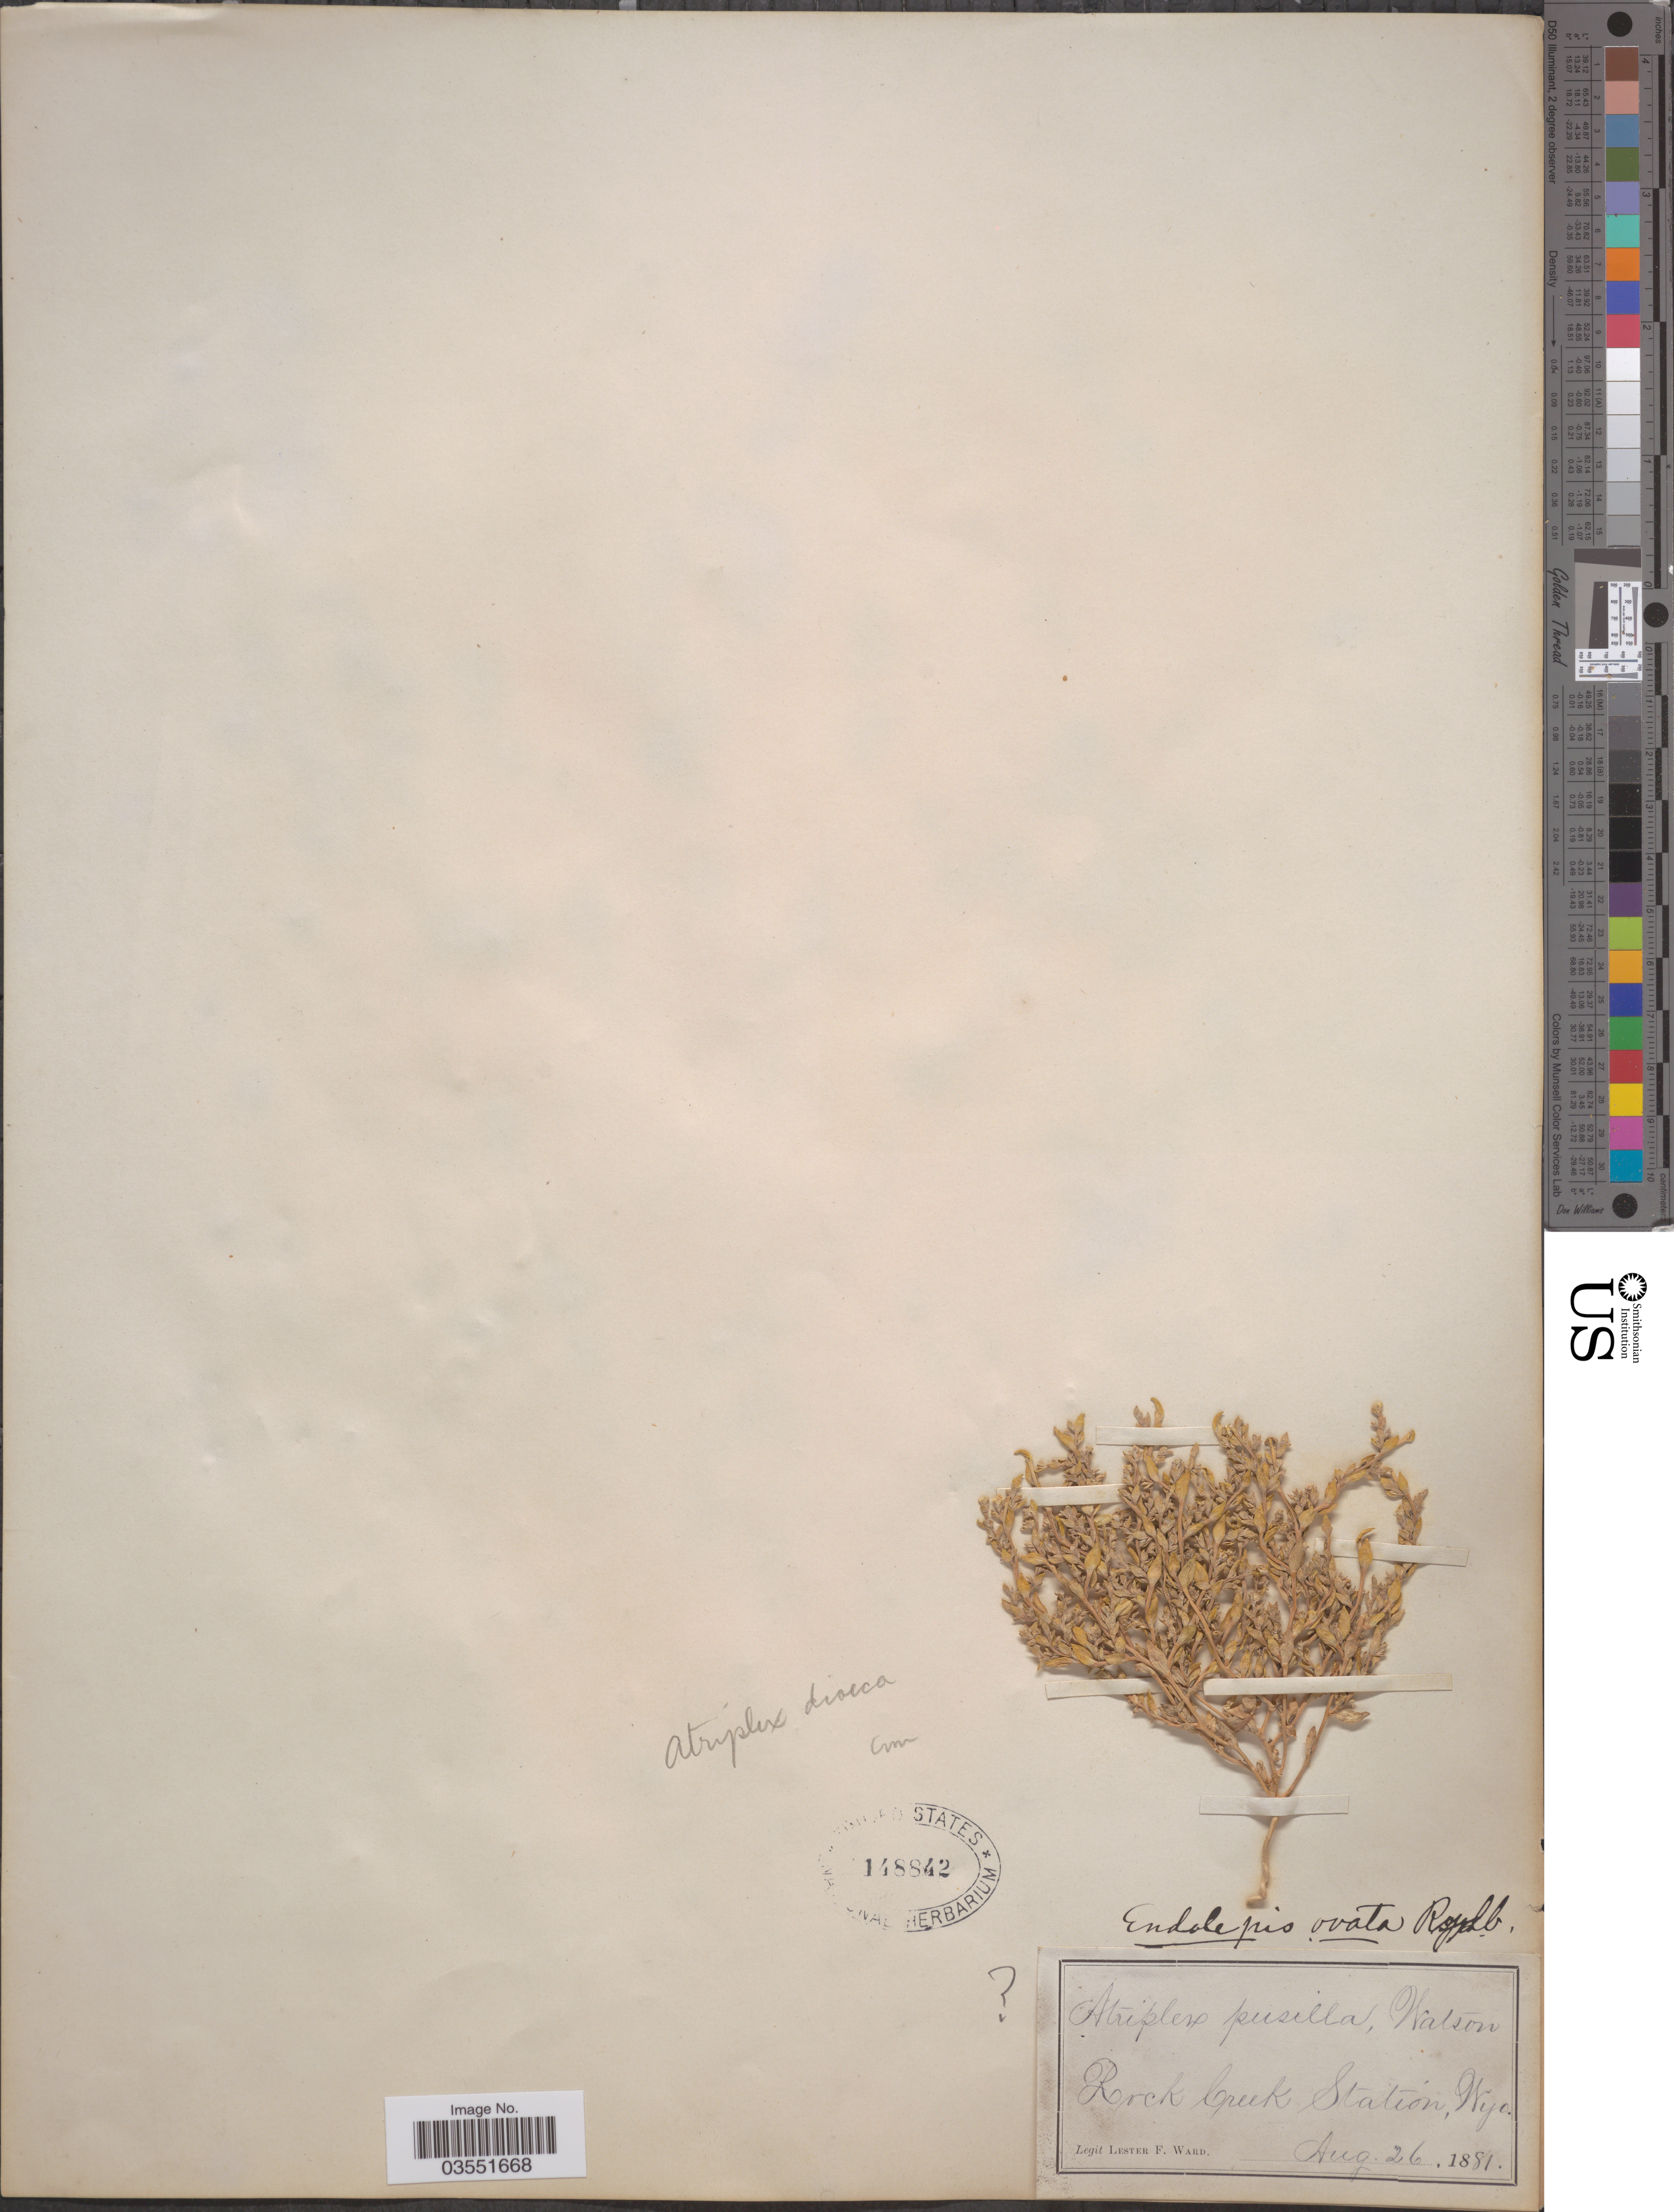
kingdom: Plantae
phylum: Tracheophyta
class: Magnoliopsida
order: Caryophyllales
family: Amaranthaceae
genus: Stutzia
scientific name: Stutzia dioica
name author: (Nutt.) E.H. Zacharias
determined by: Strong, Mark T., (BOT), Smithsonian Institution - National Museum of Natural History (UNITED STATES)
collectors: L. F. Ward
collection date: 1881-08-26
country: United States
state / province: Wyoming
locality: Rock Creek Station.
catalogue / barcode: US 148842